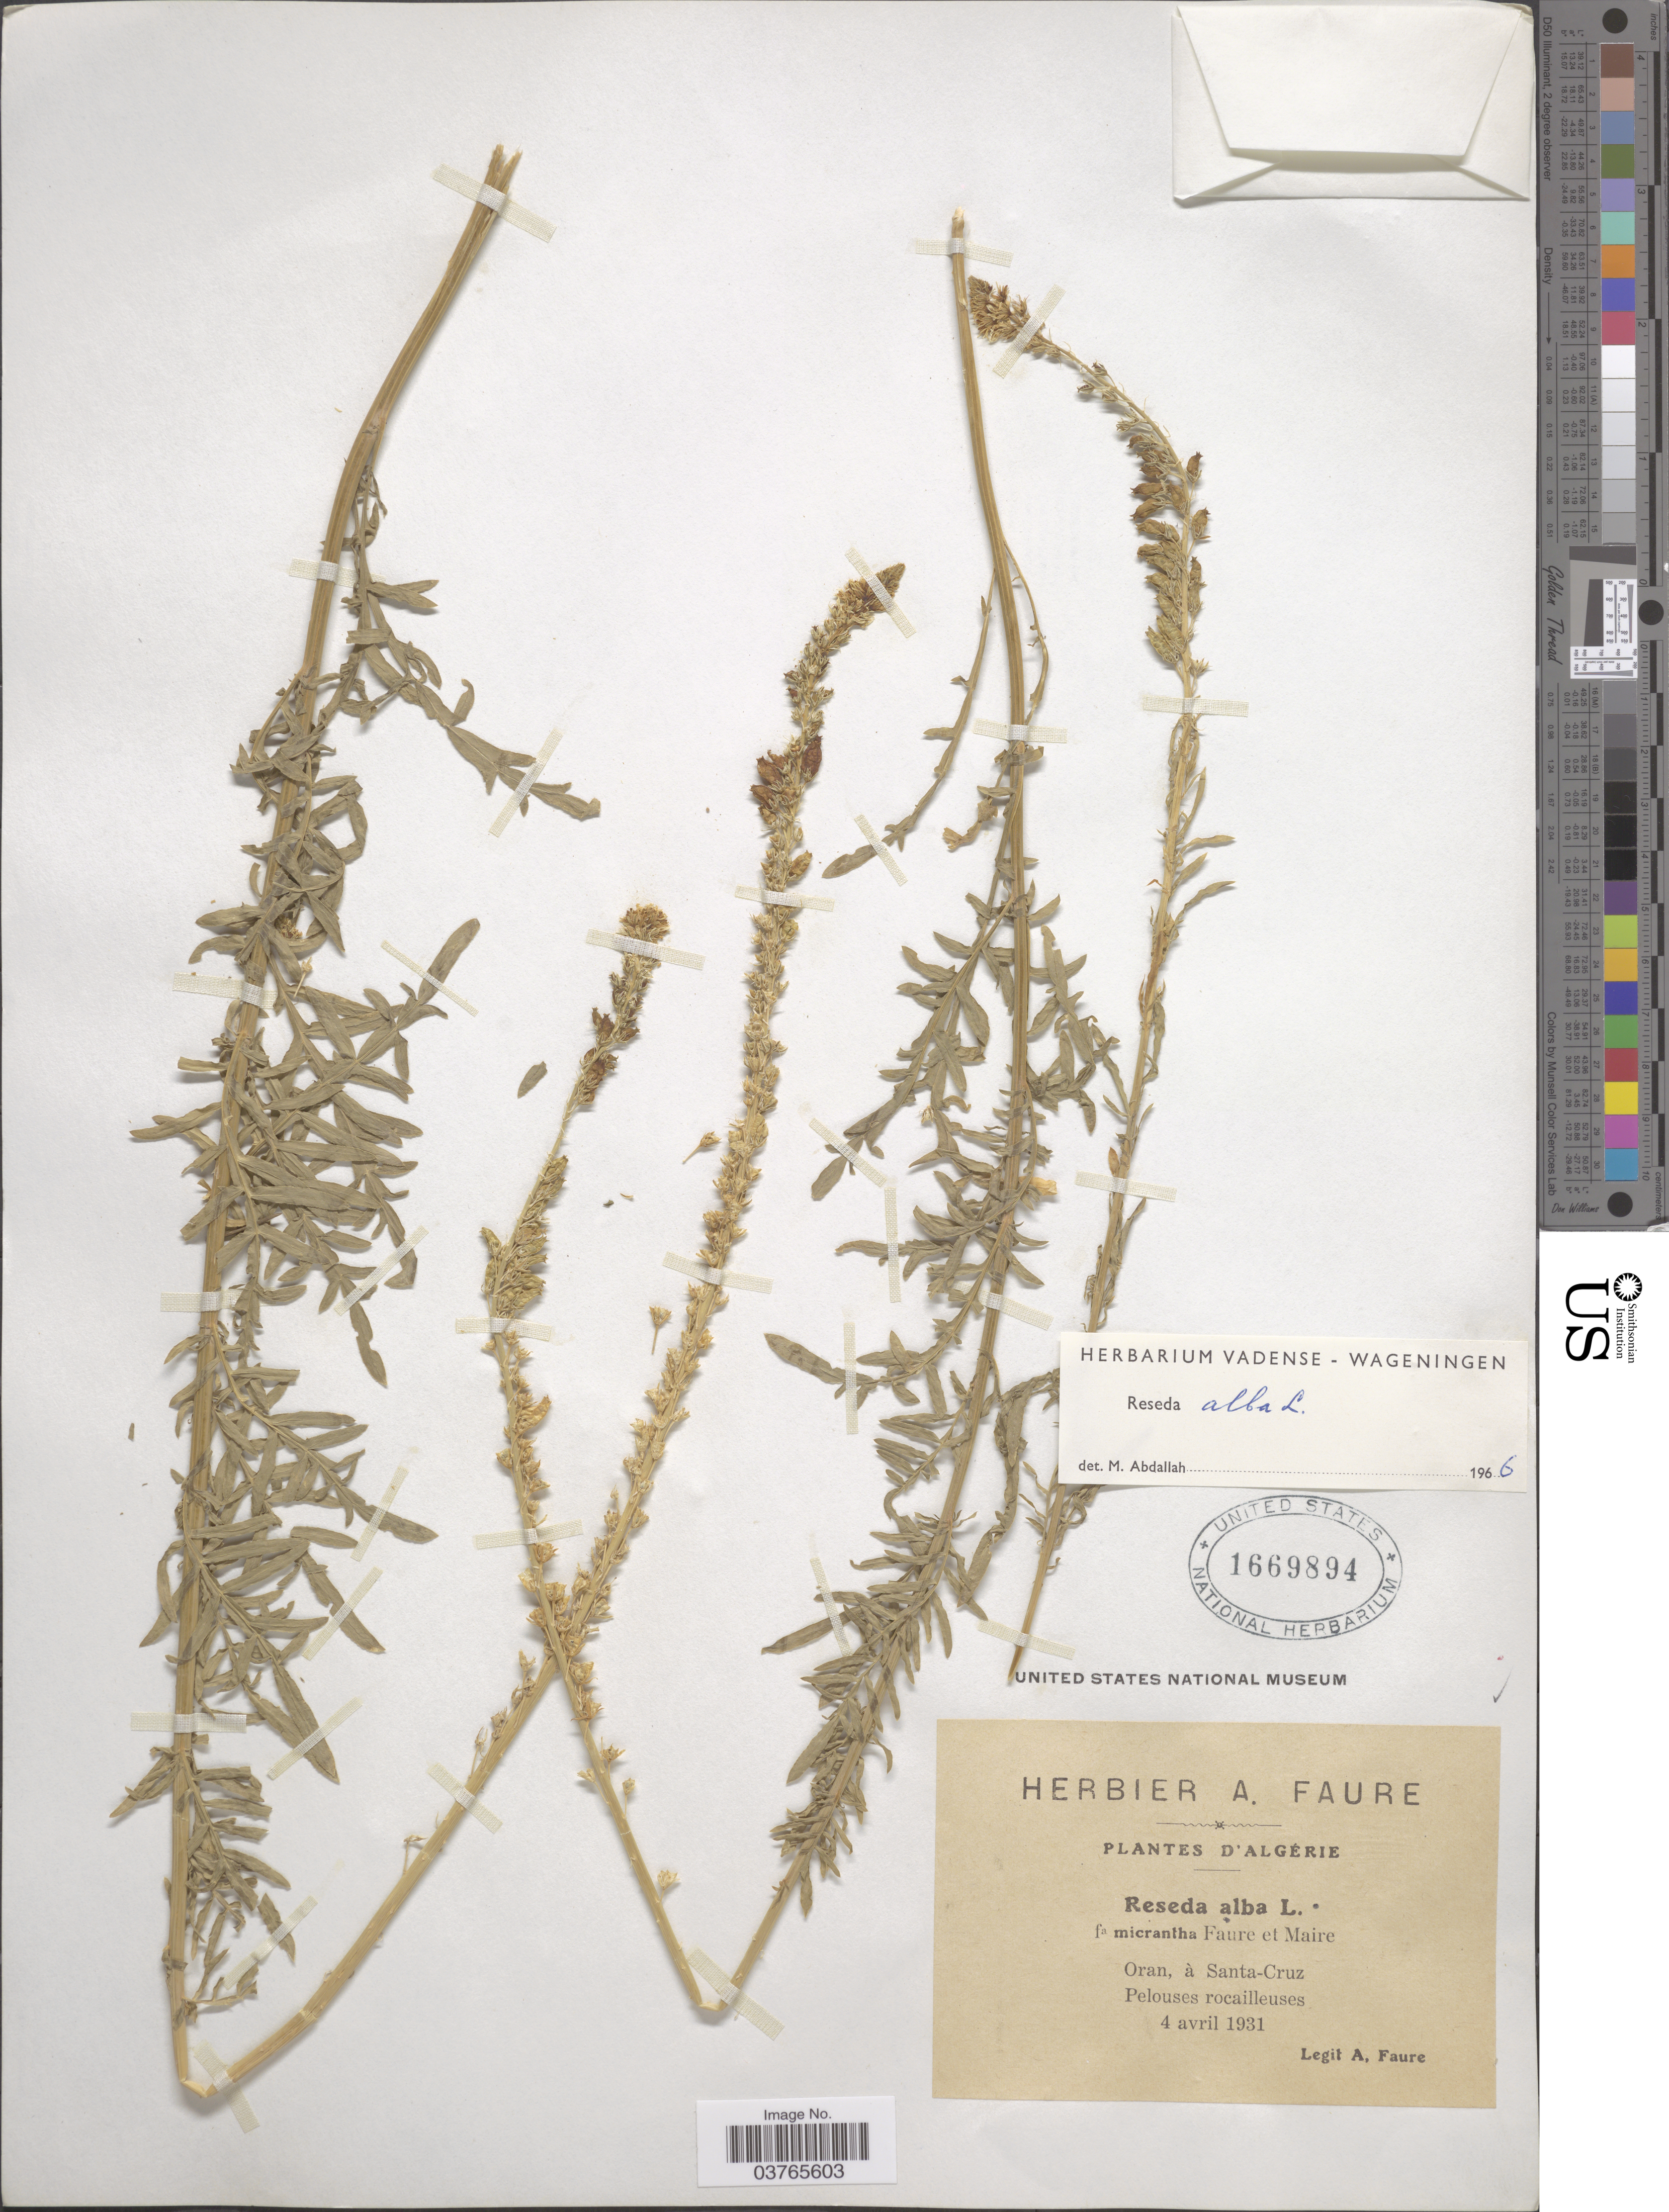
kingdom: Plantae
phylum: Tracheophyta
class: Magnoliopsida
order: Brassicales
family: Resedaceae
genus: Reseda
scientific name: Reseda alba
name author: L.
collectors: A. Faure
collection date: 1931-04-04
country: Algeria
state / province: Oran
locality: Santa-Cruz.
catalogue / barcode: US 1669894